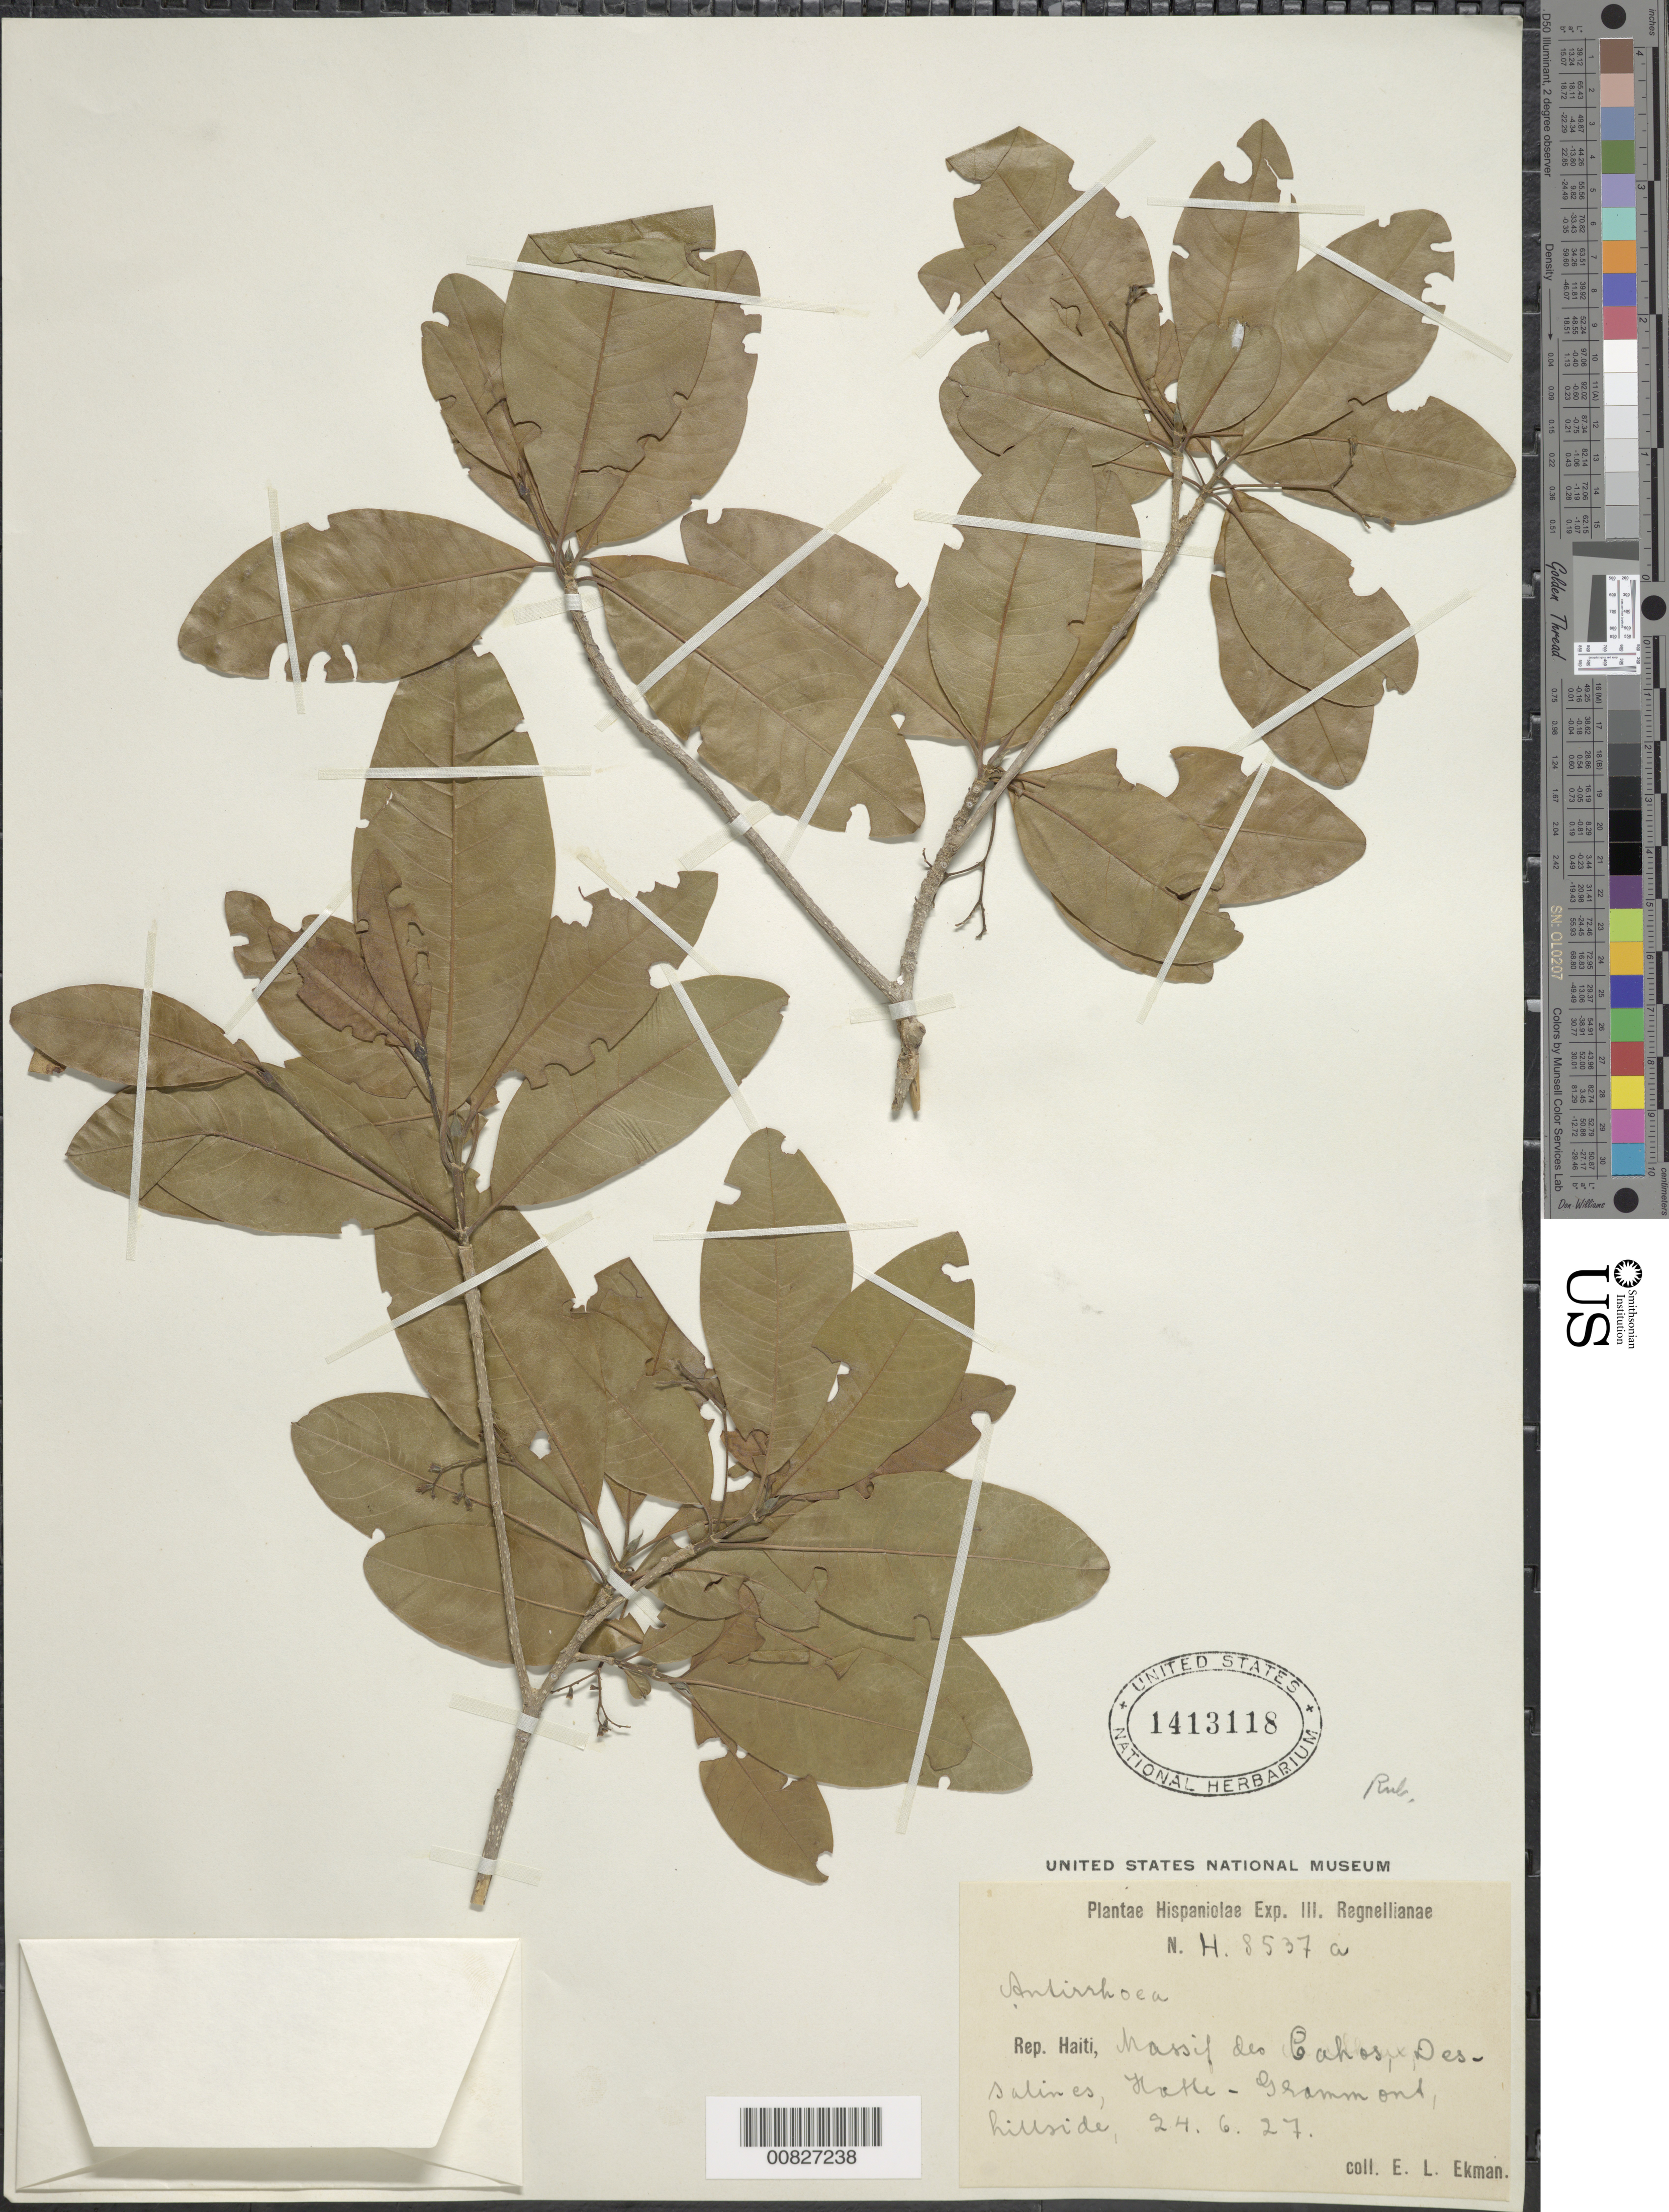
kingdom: Plantae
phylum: Tracheophyta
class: Magnoliopsida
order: Gentianales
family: Rubiaceae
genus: Stenostomum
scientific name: Stenostomum sp.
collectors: E. L. Ekman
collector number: H 8537A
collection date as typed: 24 Jun 1927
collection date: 1927-06-24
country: Haiti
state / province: Artibonite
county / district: Dessalines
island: Hispaniola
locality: Massif de Cahos, Hotte-Grammont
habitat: Hillside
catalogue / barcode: US 1413118